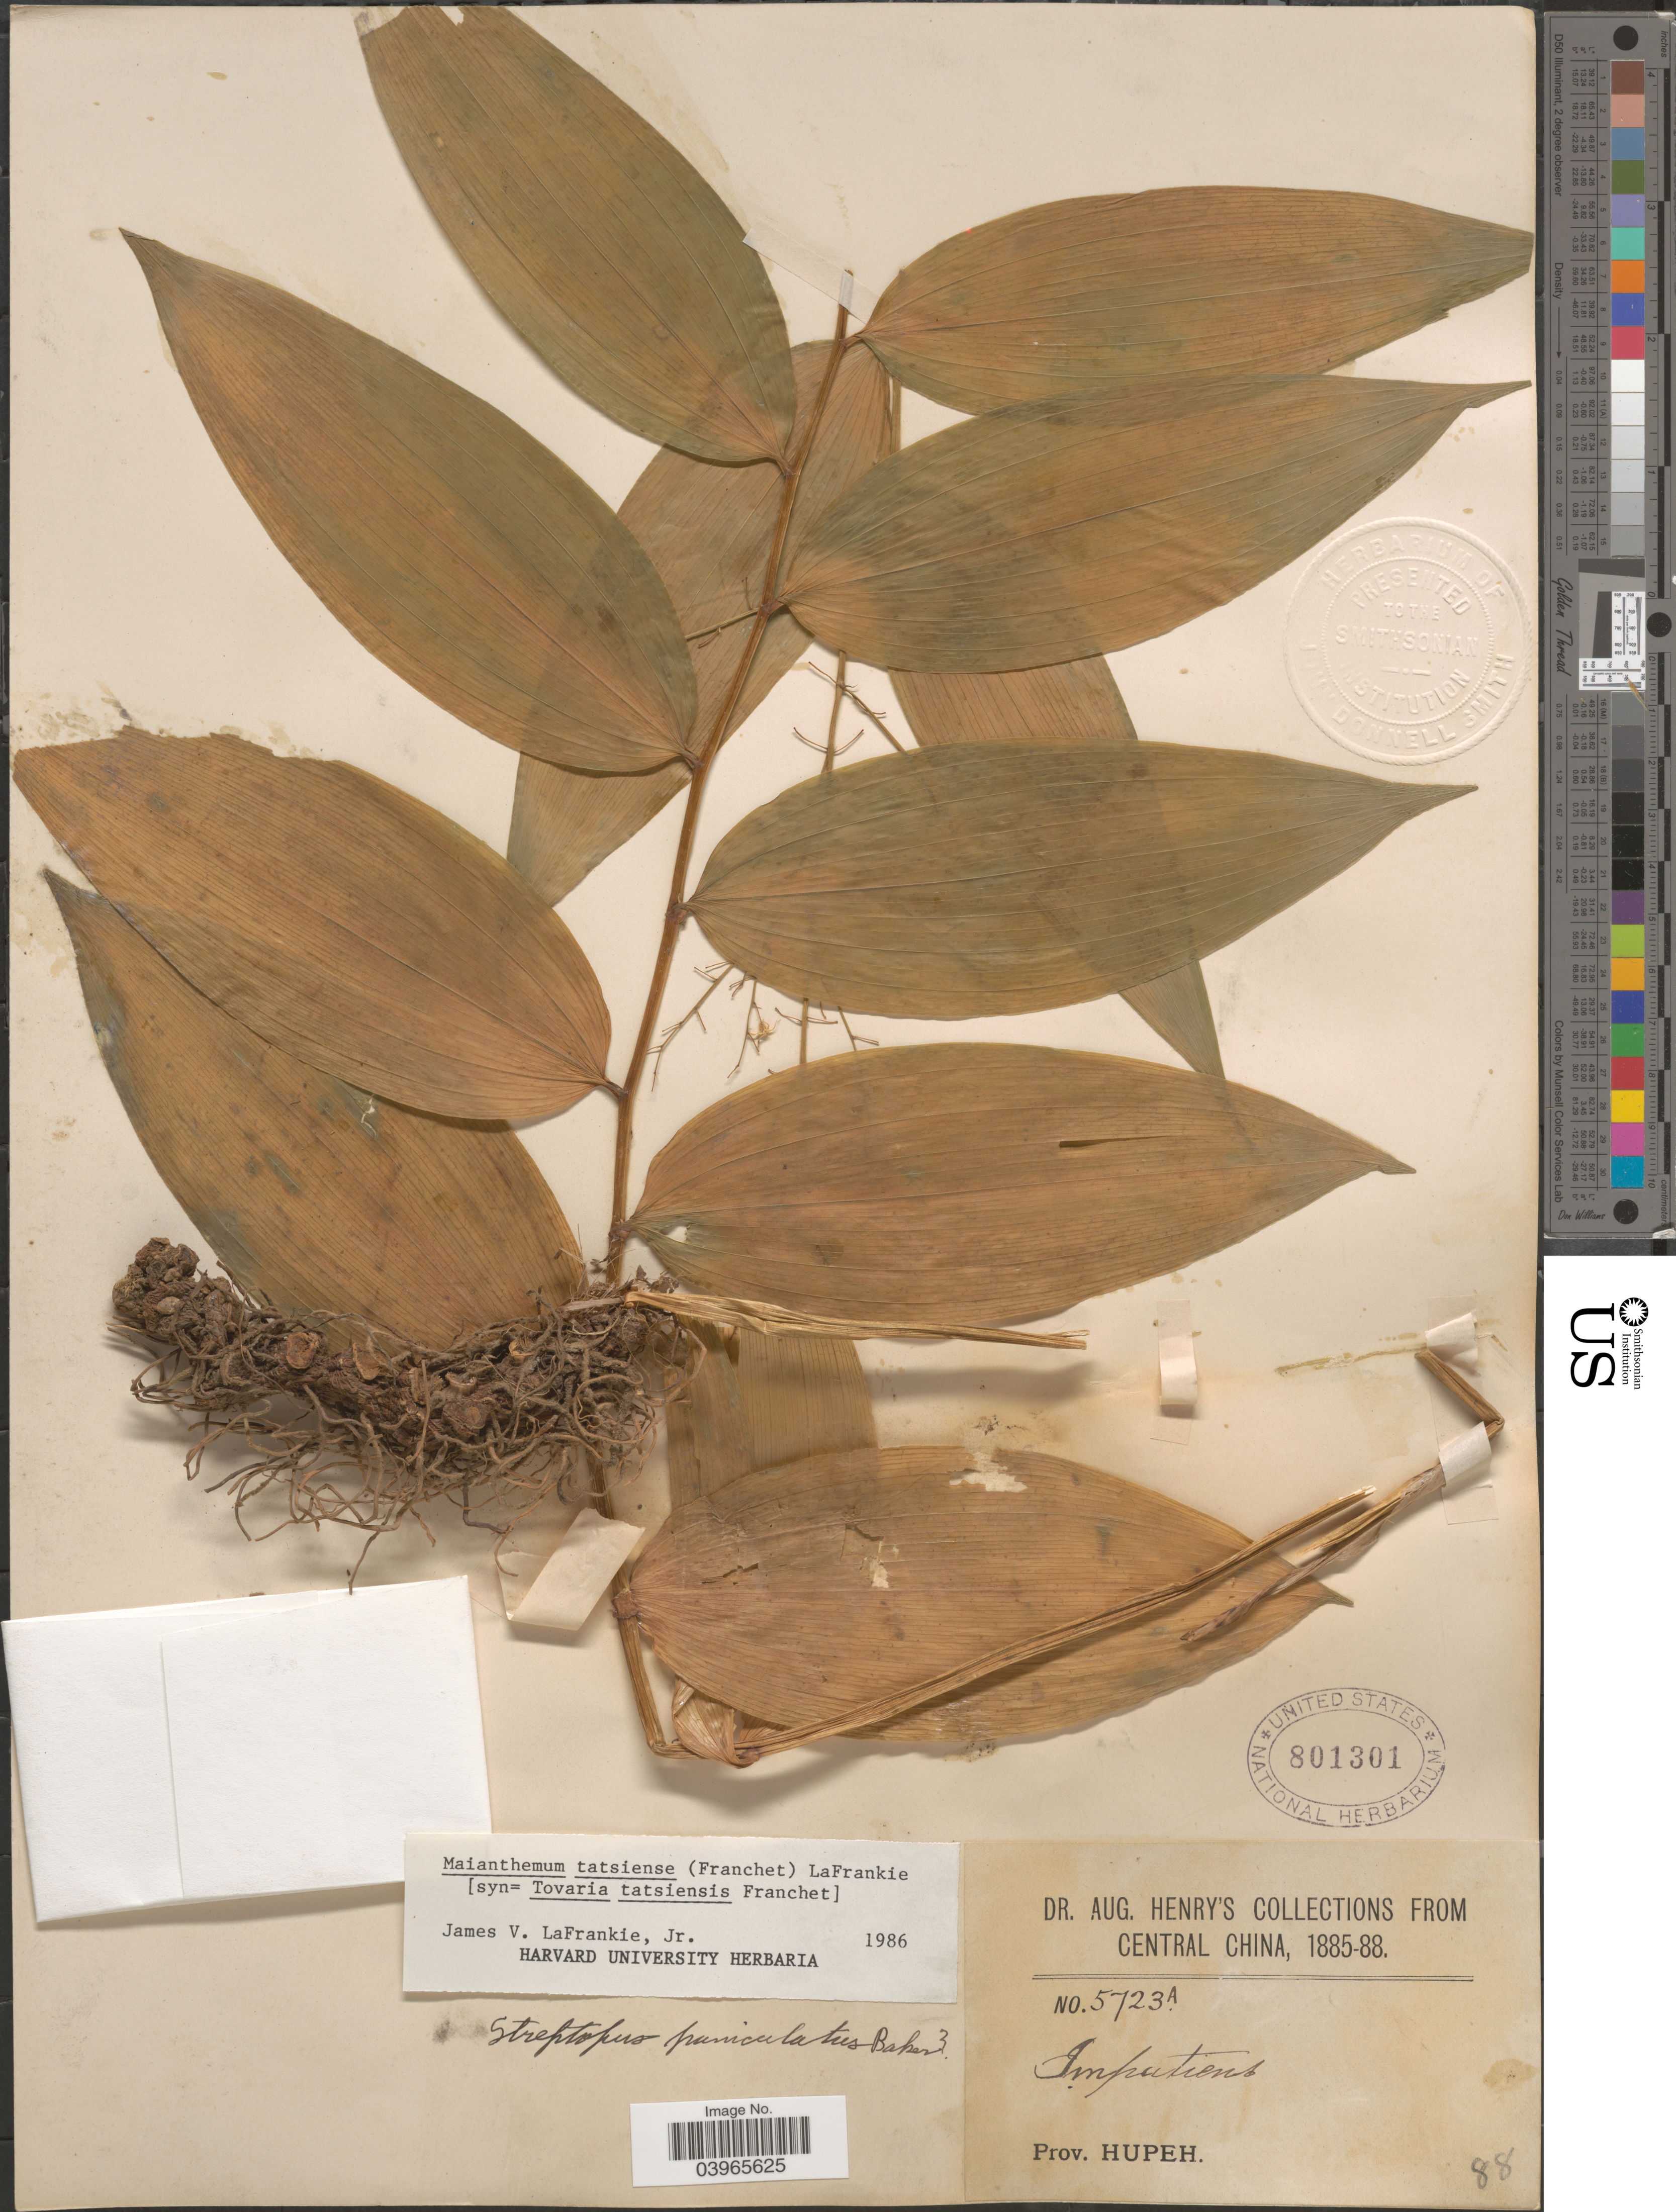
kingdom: Plantae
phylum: Tracheophyta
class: Liliopsida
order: Asparagales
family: Asparagaceae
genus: Maianthemum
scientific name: Maianthemum tatsienense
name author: (Franch.) La Frankie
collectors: A. Henry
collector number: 5723 A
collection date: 1885/1888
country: China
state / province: Hubei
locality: Central China. Prov. Hupeh.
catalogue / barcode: US 801301